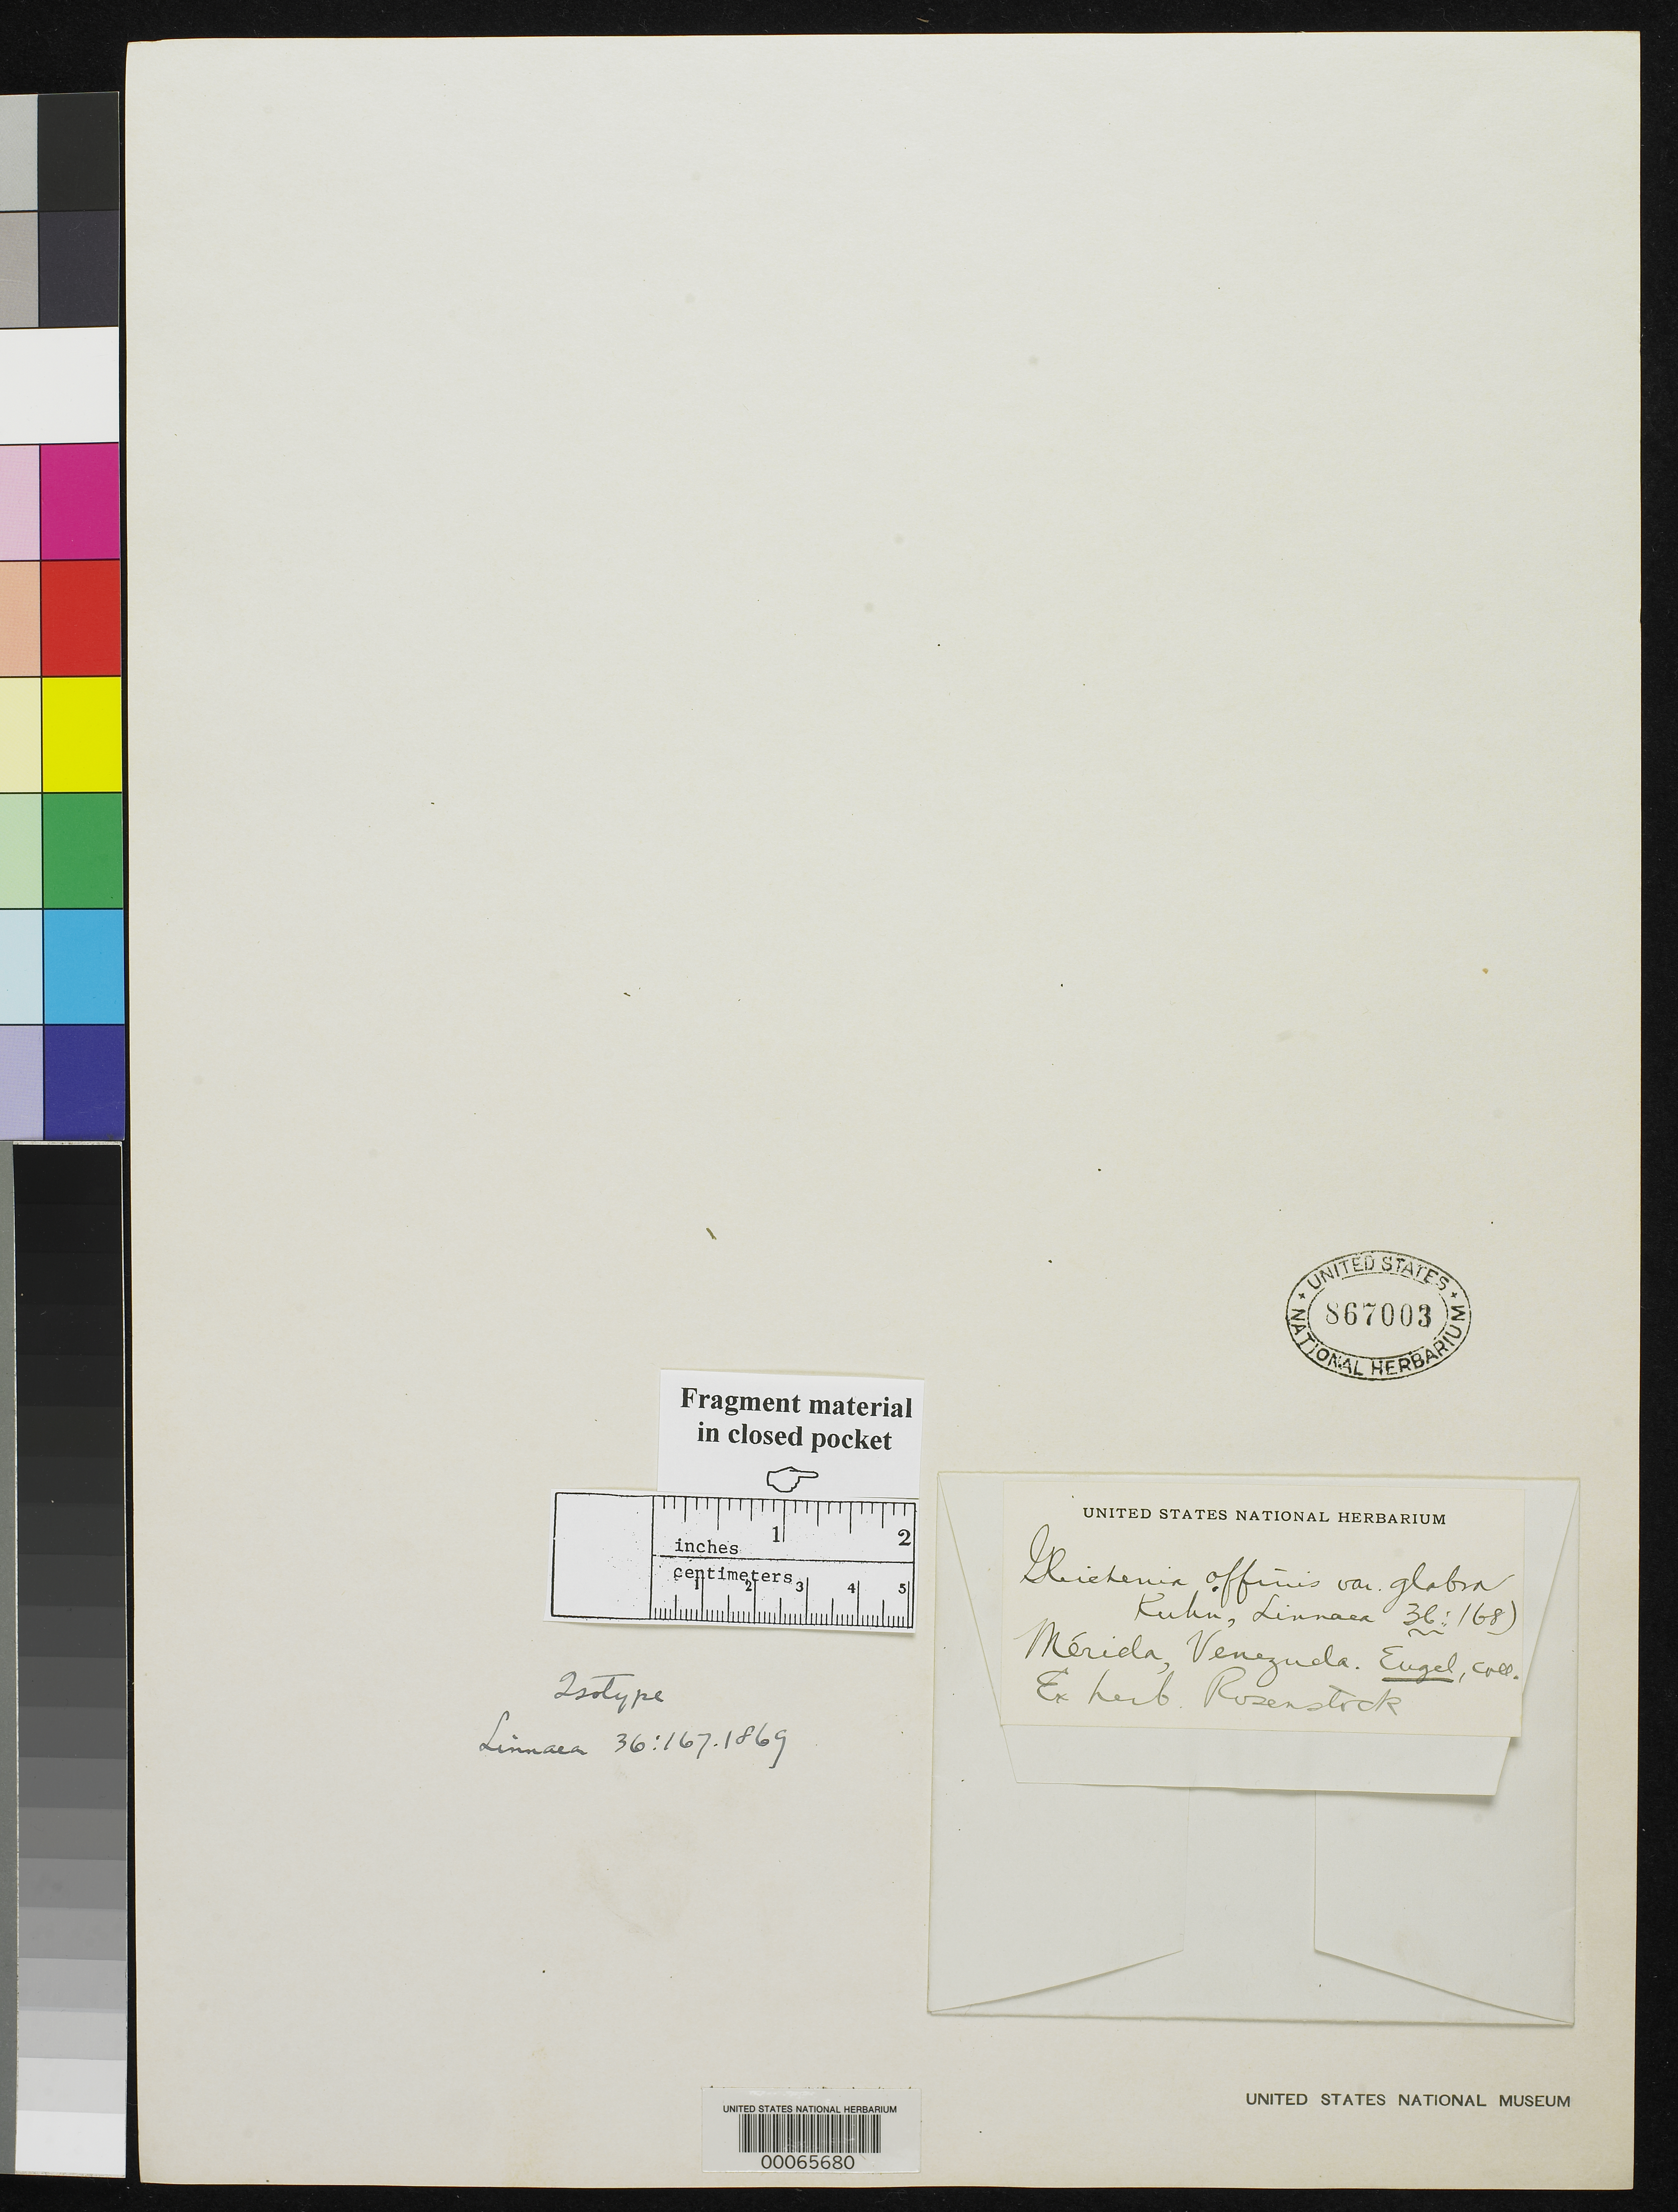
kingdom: Plantae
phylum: Tracheophyta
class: Polypodiopsida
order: Gleicheniales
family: Gleicheniaceae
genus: Gleichenia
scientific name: Gleichenia affinis var. glabra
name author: Kuhn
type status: Type Collection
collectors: G. Engelmann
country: Venezuela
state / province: Mérida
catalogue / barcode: US 867003